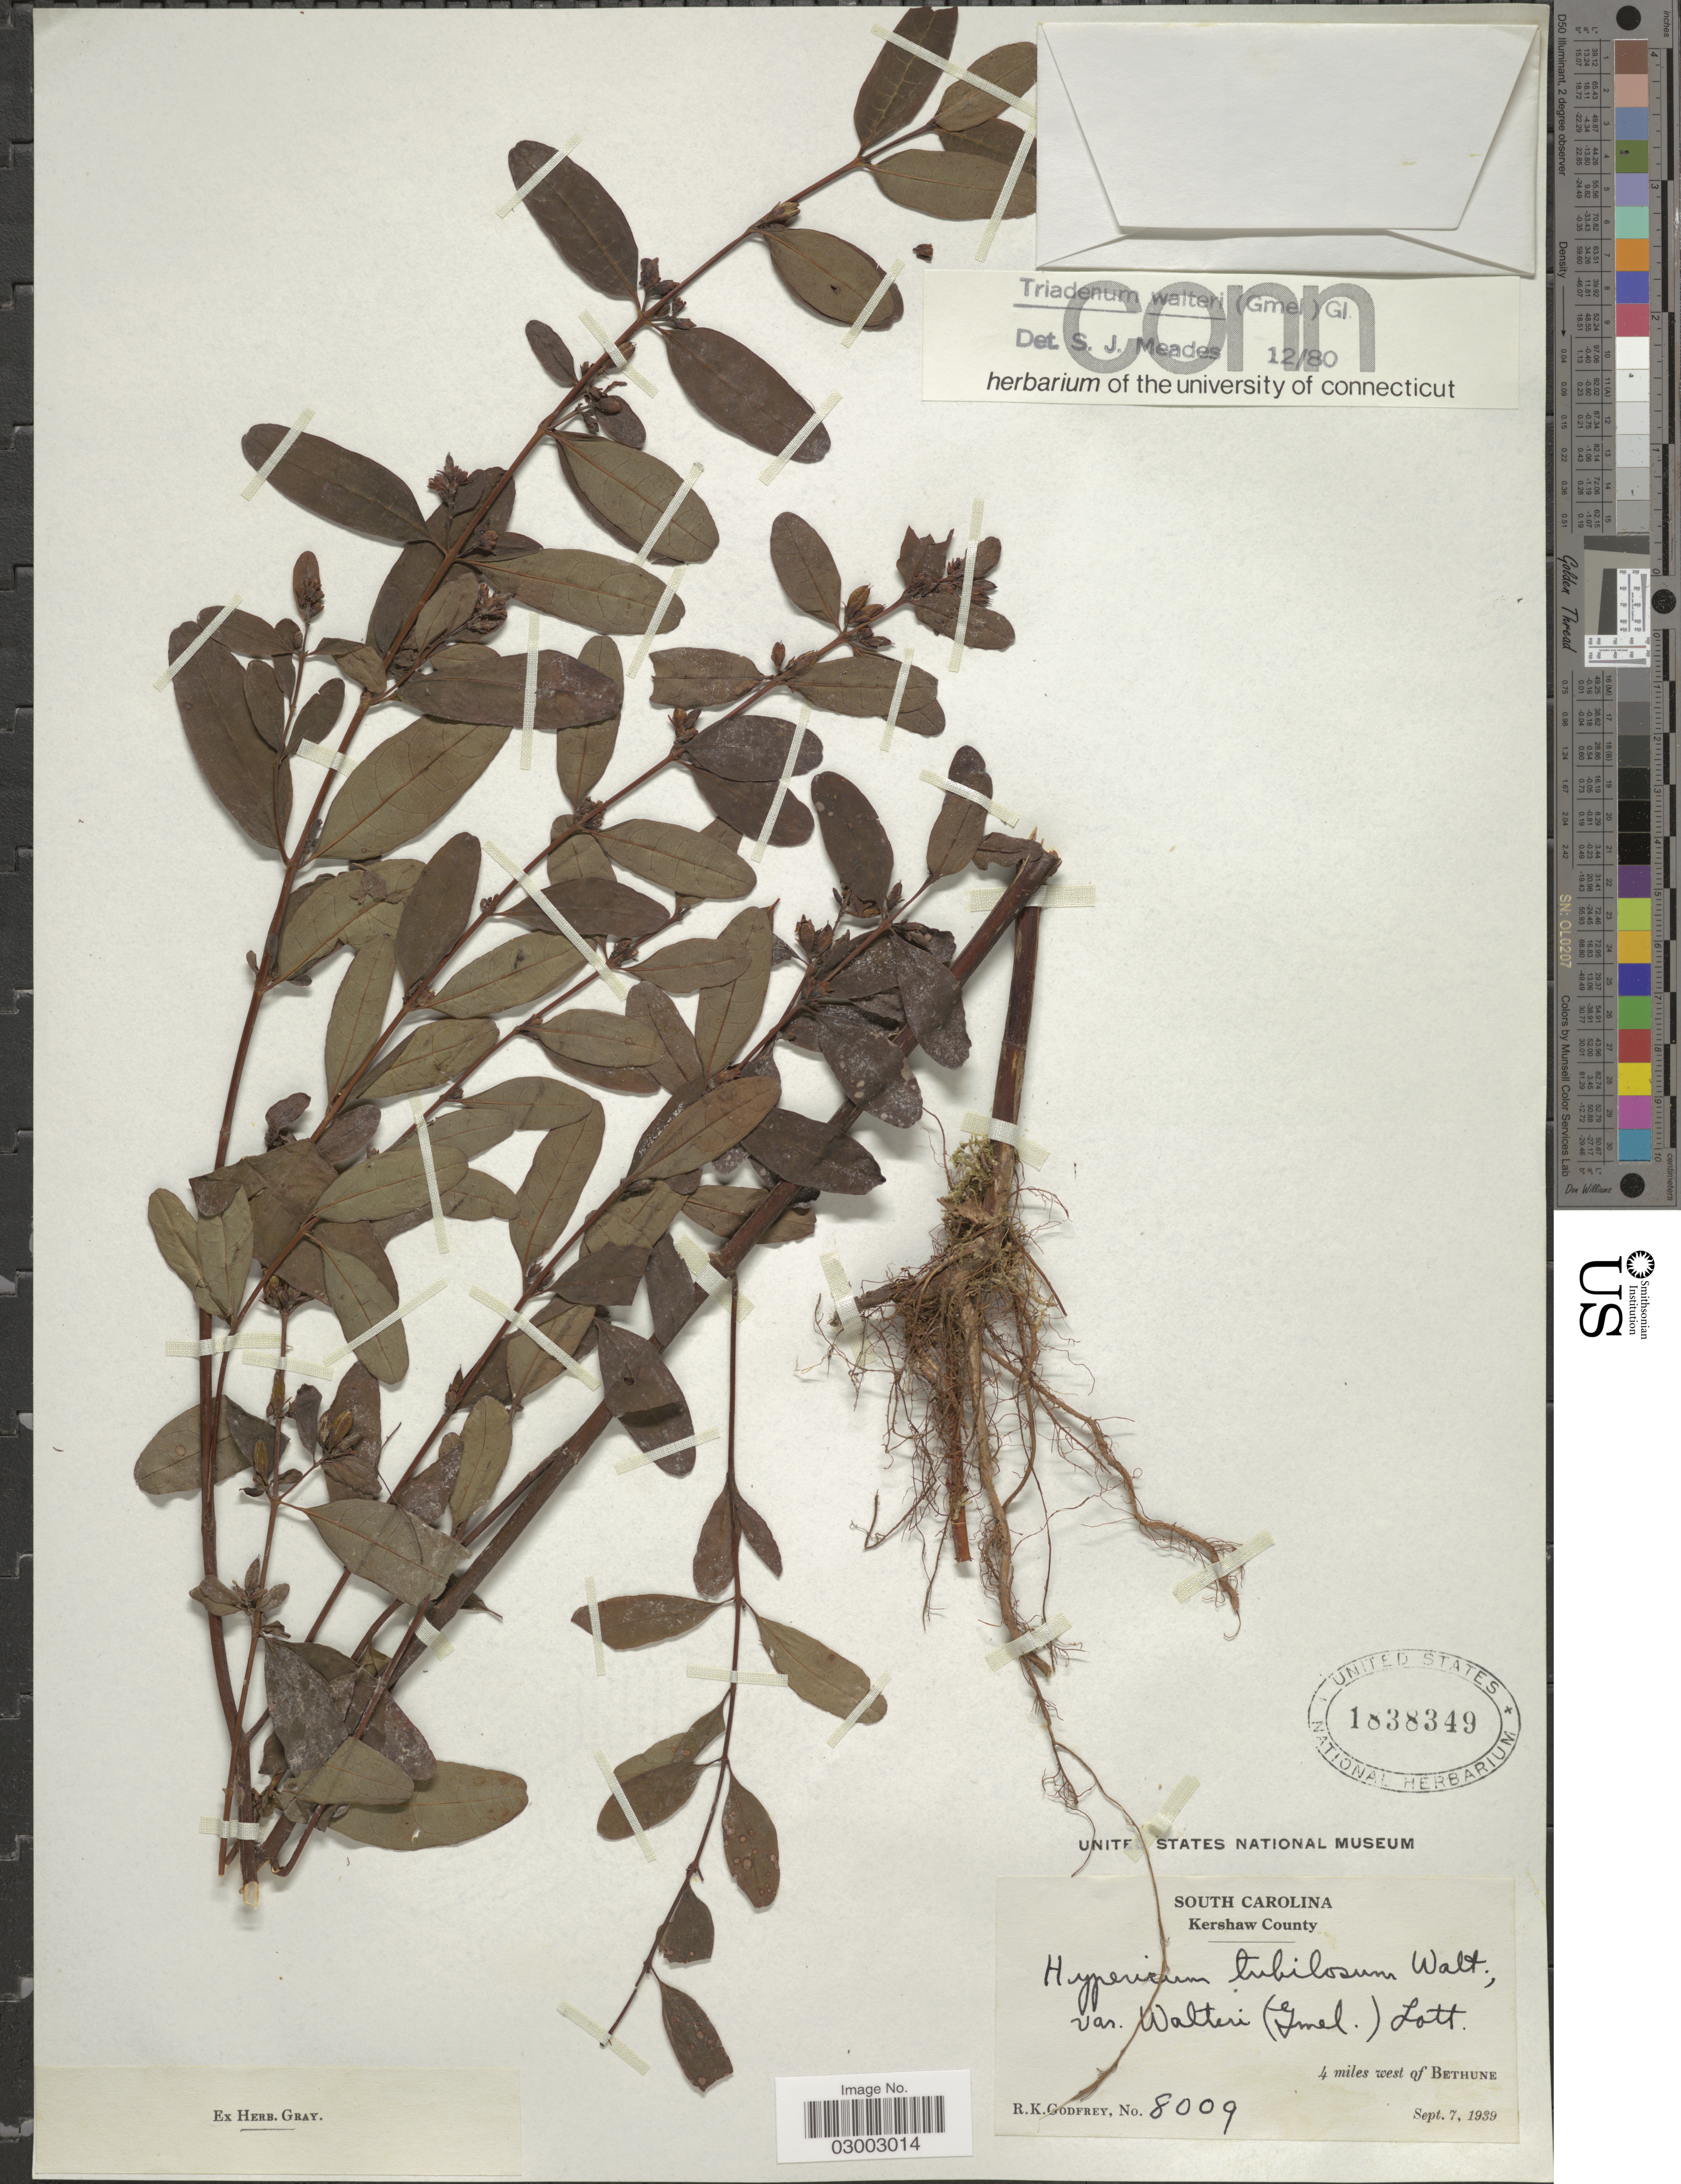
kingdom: Plantae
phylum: Tracheophyta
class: Magnoliopsida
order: Malpighiales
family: Hypericaceae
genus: Hypericum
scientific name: Hypericum walteri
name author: J.F. Gmel.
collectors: R. K. Godfrey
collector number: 8009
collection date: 1939-09-07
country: United States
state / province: South Carolina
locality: Kershaw County. 4 miles west of Bethune.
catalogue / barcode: US 1838349